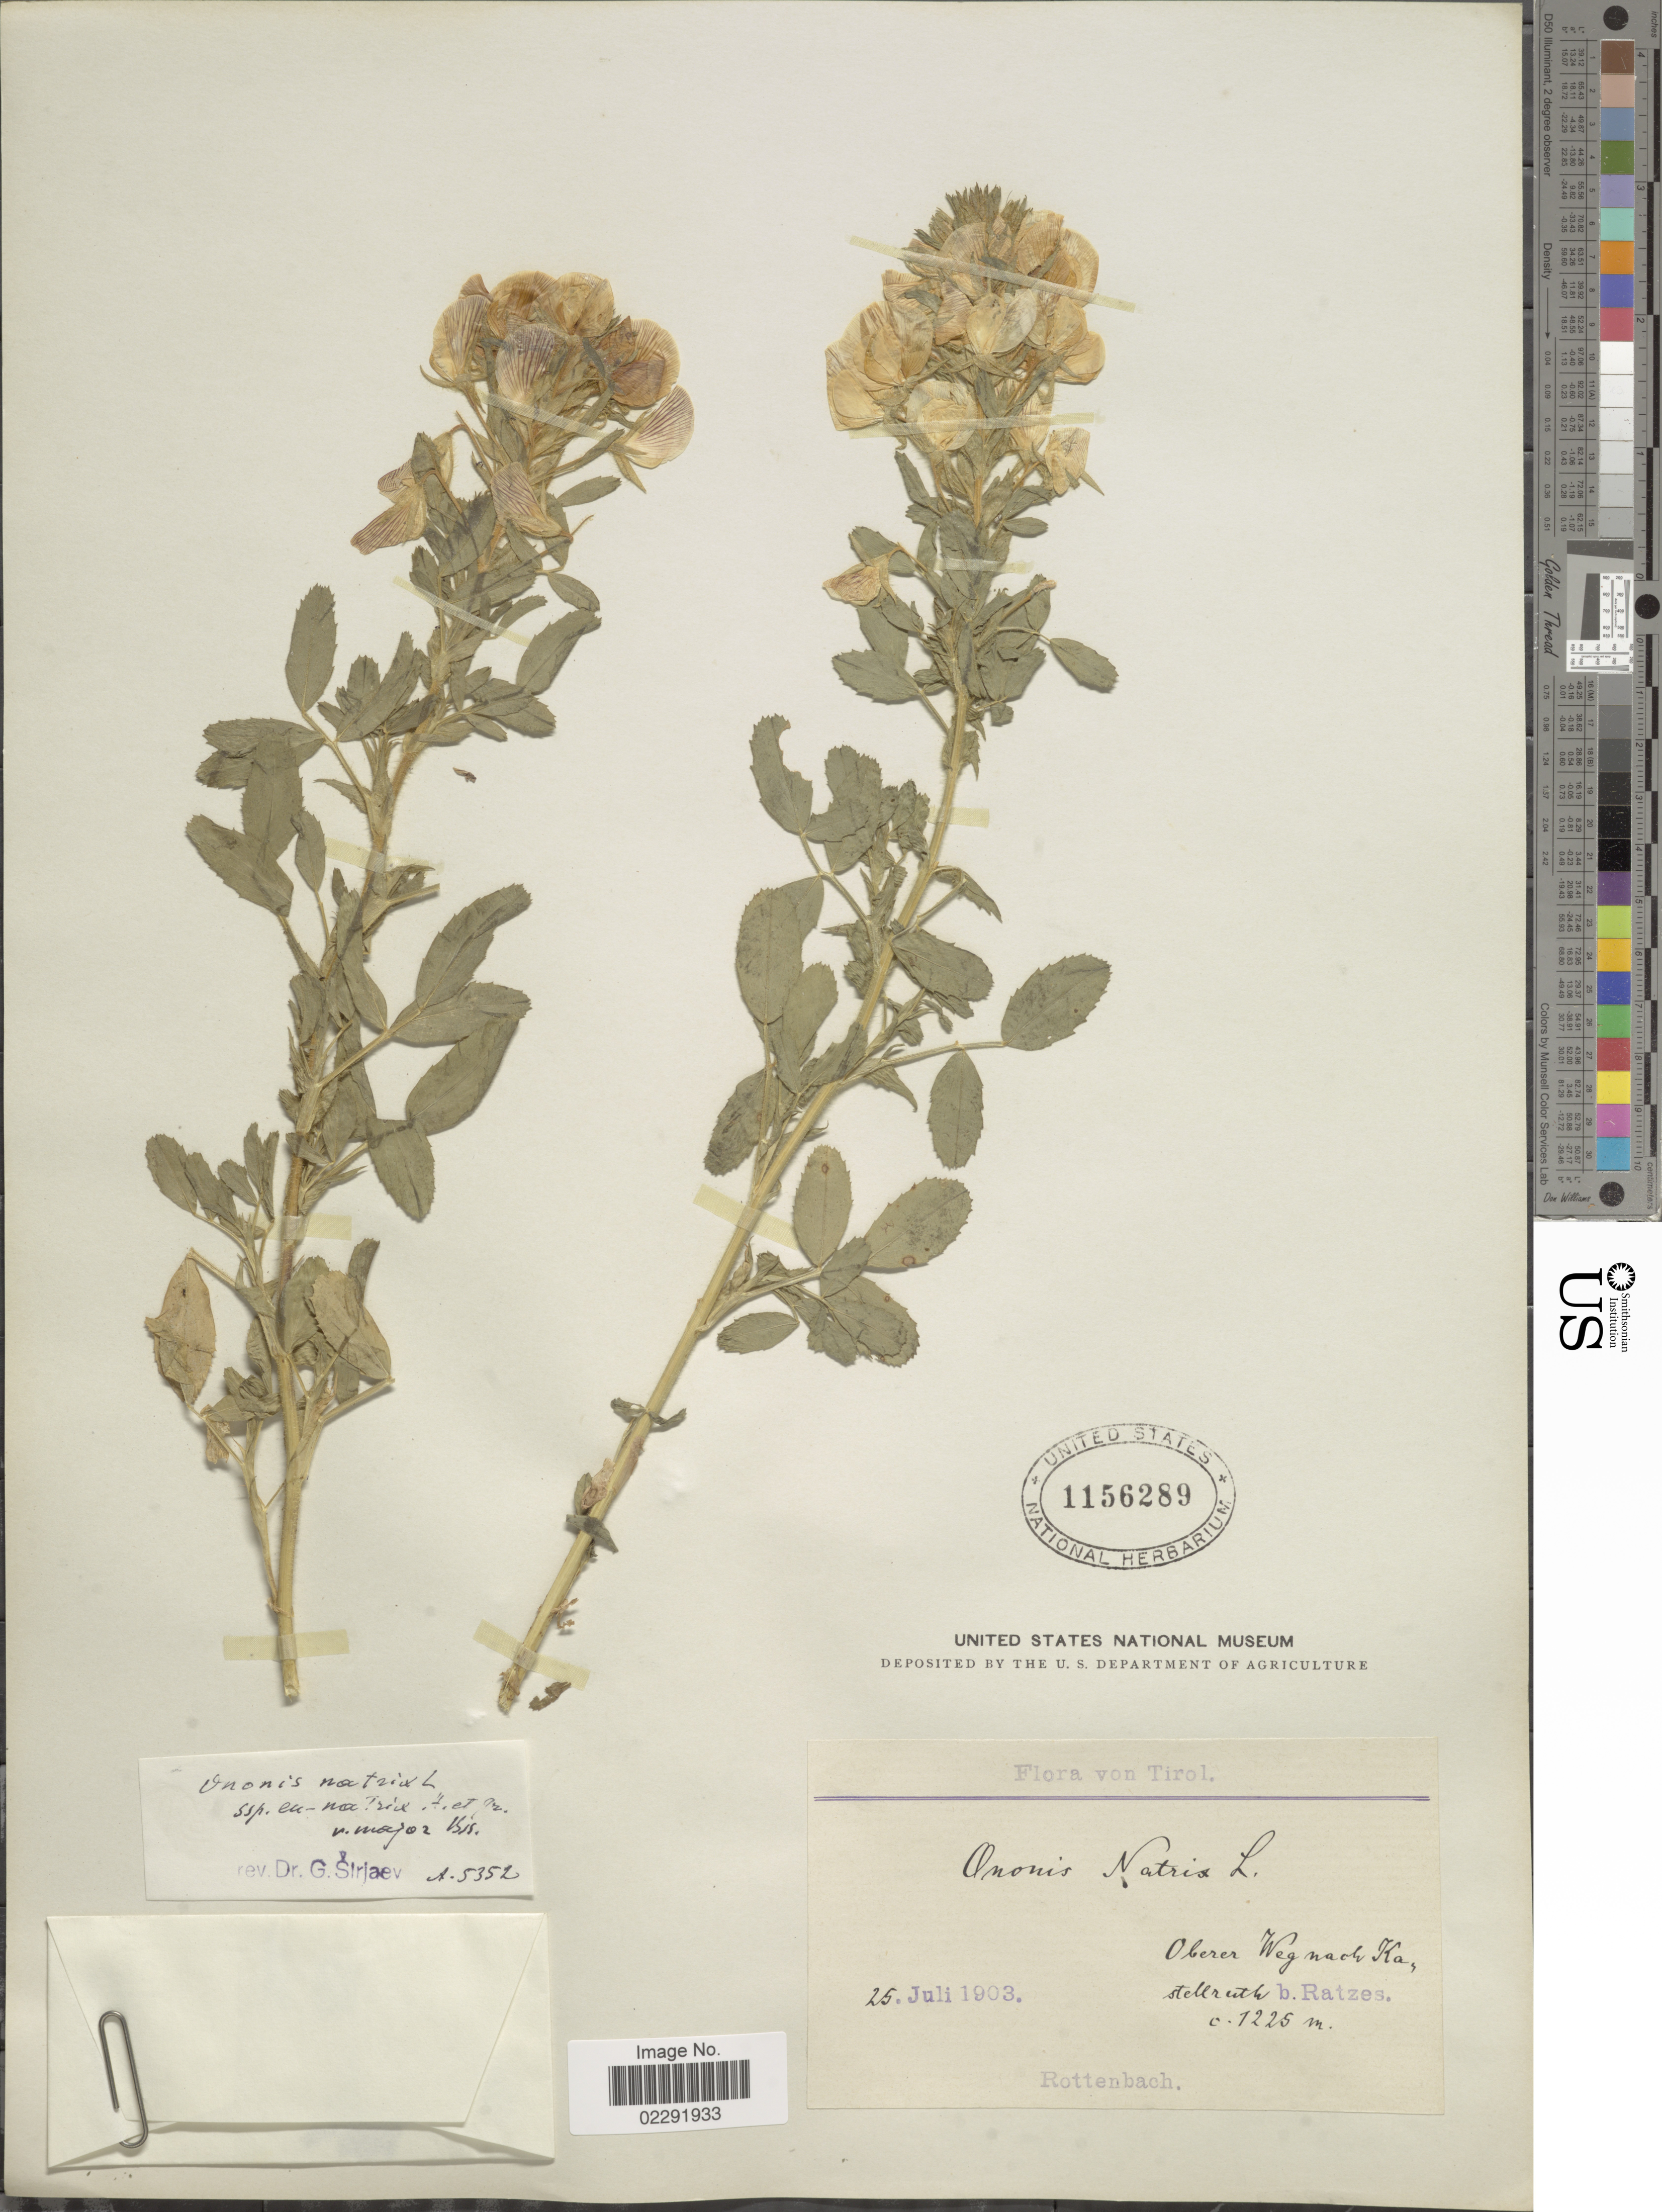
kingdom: Plantae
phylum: Tracheophyta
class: Magnoliopsida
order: Fabales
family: Fabaceae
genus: Ononis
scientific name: Ononis natrix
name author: L.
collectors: Rottenbach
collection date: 1903-07-25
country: Austria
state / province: Tirol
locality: Oberer Wegnardv Ka, stellruth b. Ratzes. [interpreted]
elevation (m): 1225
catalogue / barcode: US 1156289